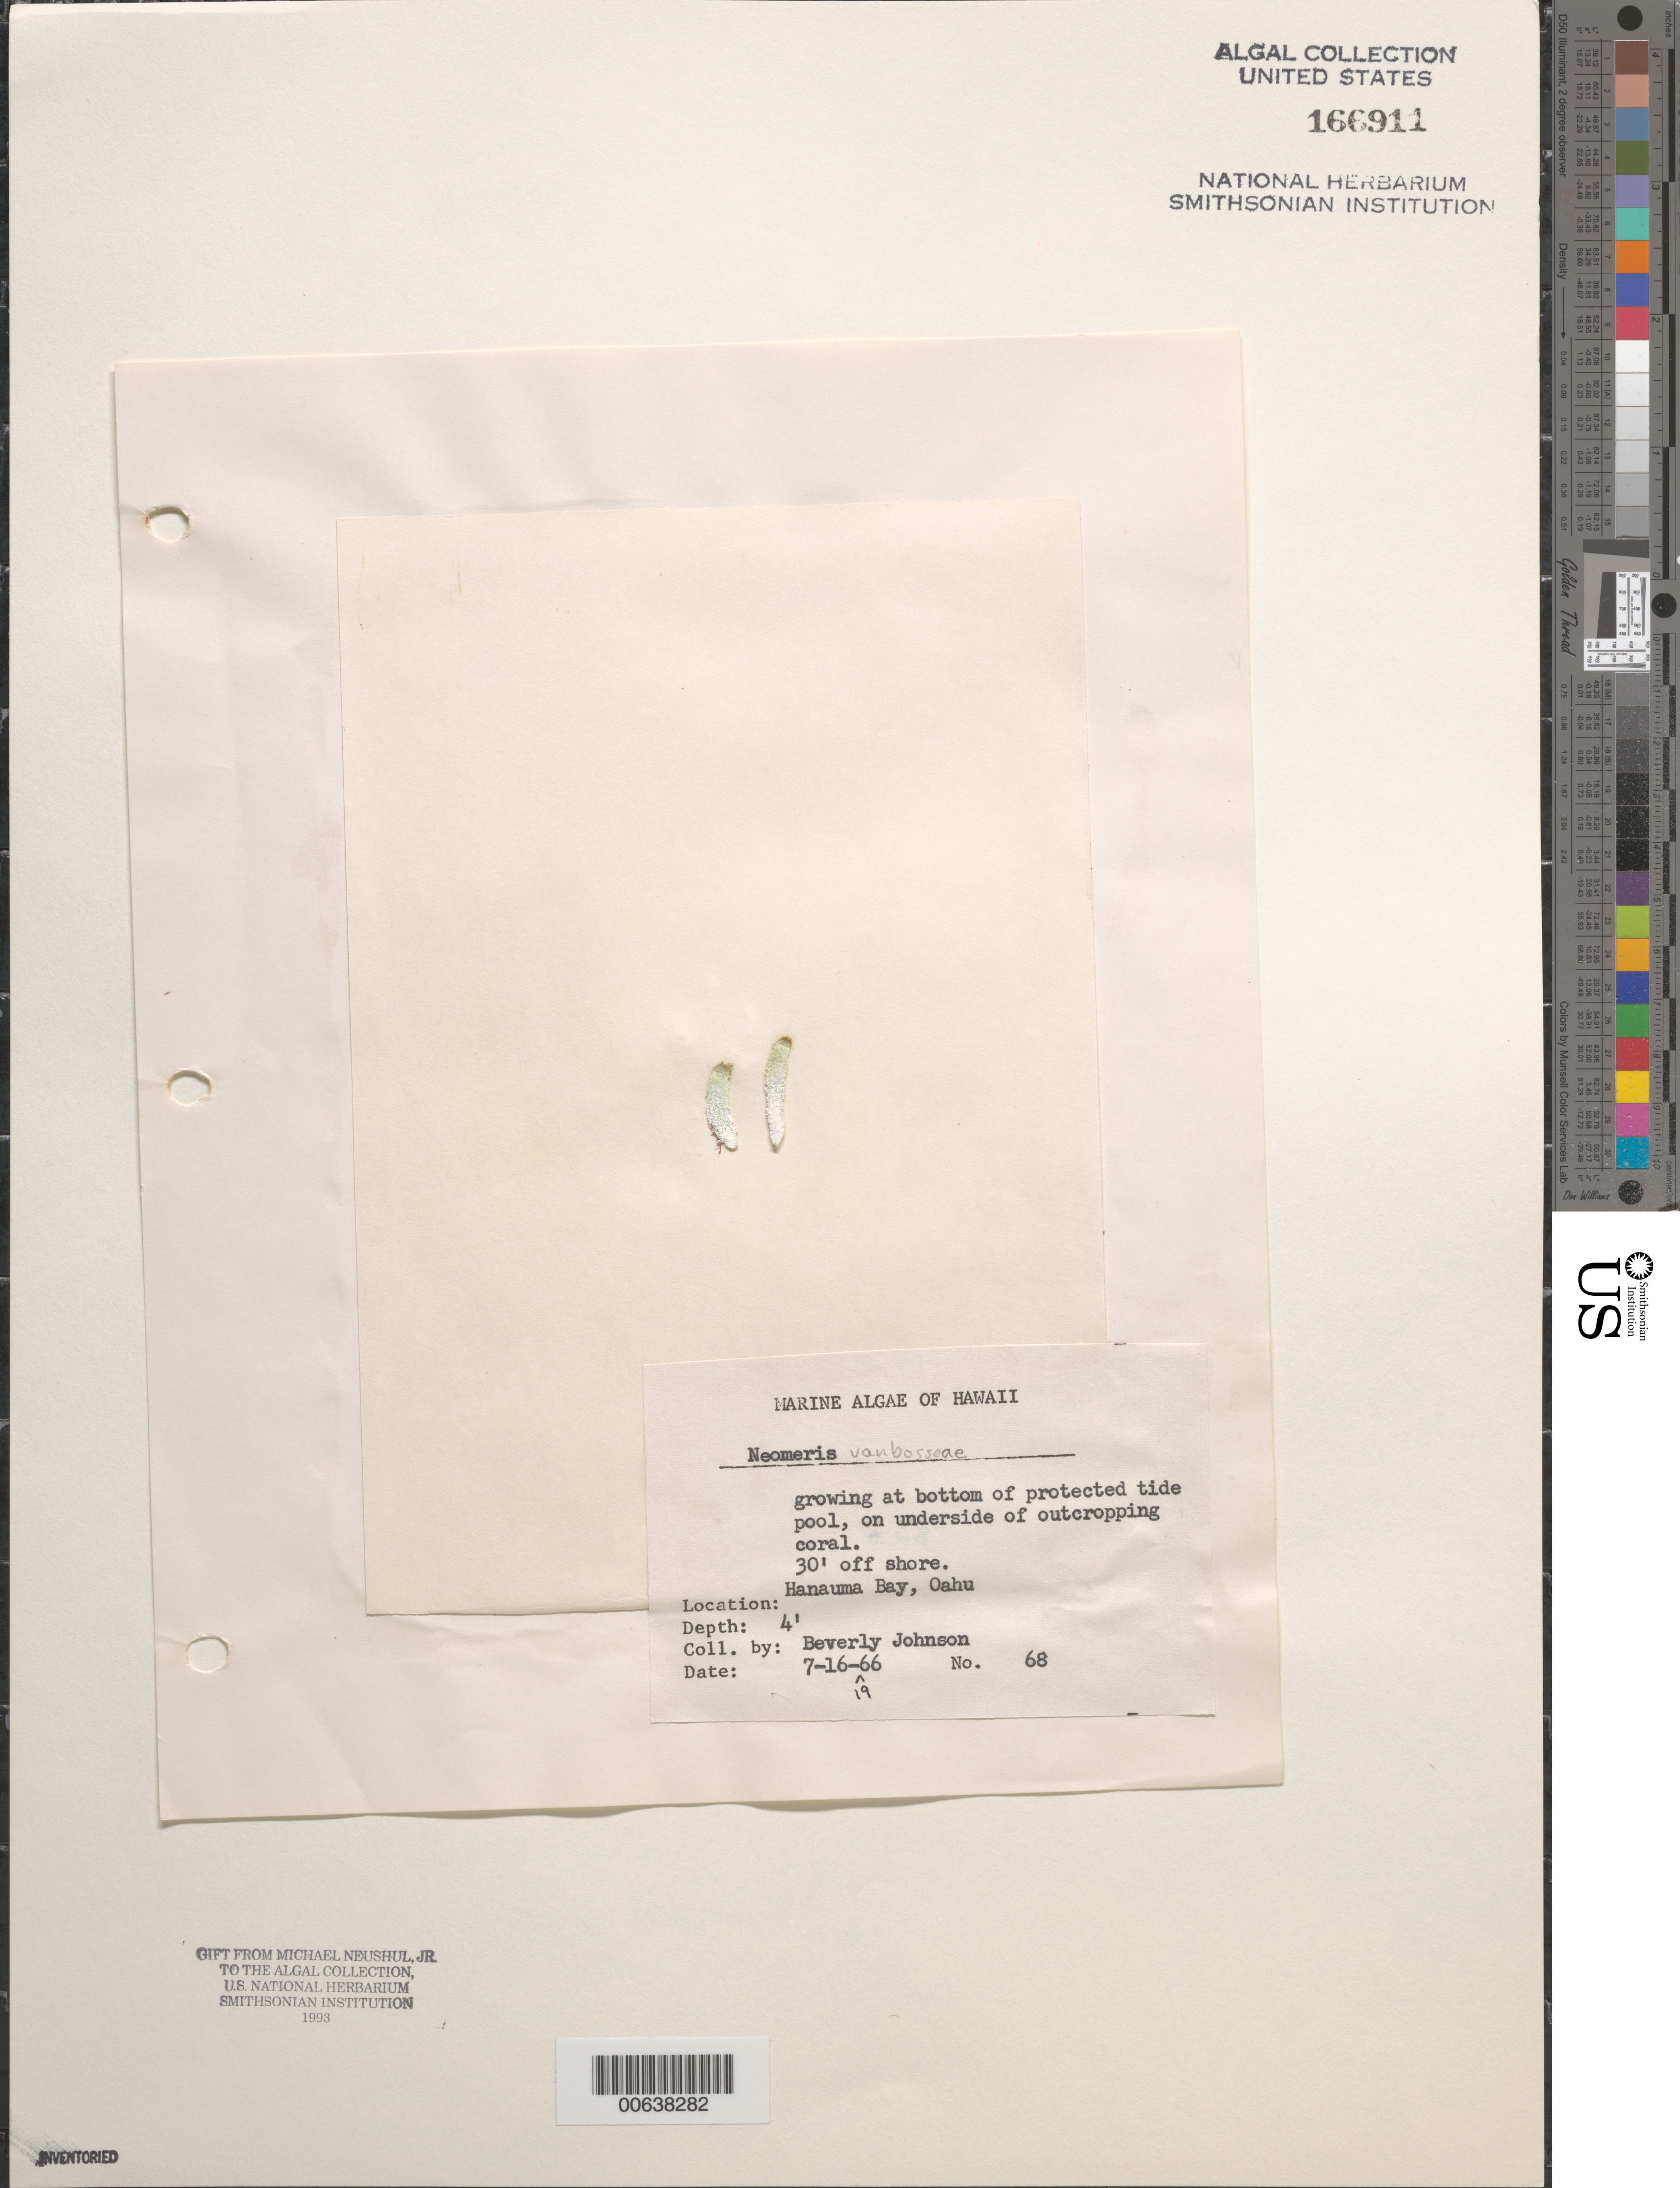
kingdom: Plantae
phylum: Chlorophyta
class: Ulvophyceae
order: Dasycladales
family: Dasycladaceae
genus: Neomeris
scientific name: Neomeris vanbosseae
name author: M. Howe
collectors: B. Johnson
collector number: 68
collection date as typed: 16 Jul 1966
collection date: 1966-07-16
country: United States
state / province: Hawaii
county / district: Honolulu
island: Oahu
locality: Hanauma Bay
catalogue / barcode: US 166911